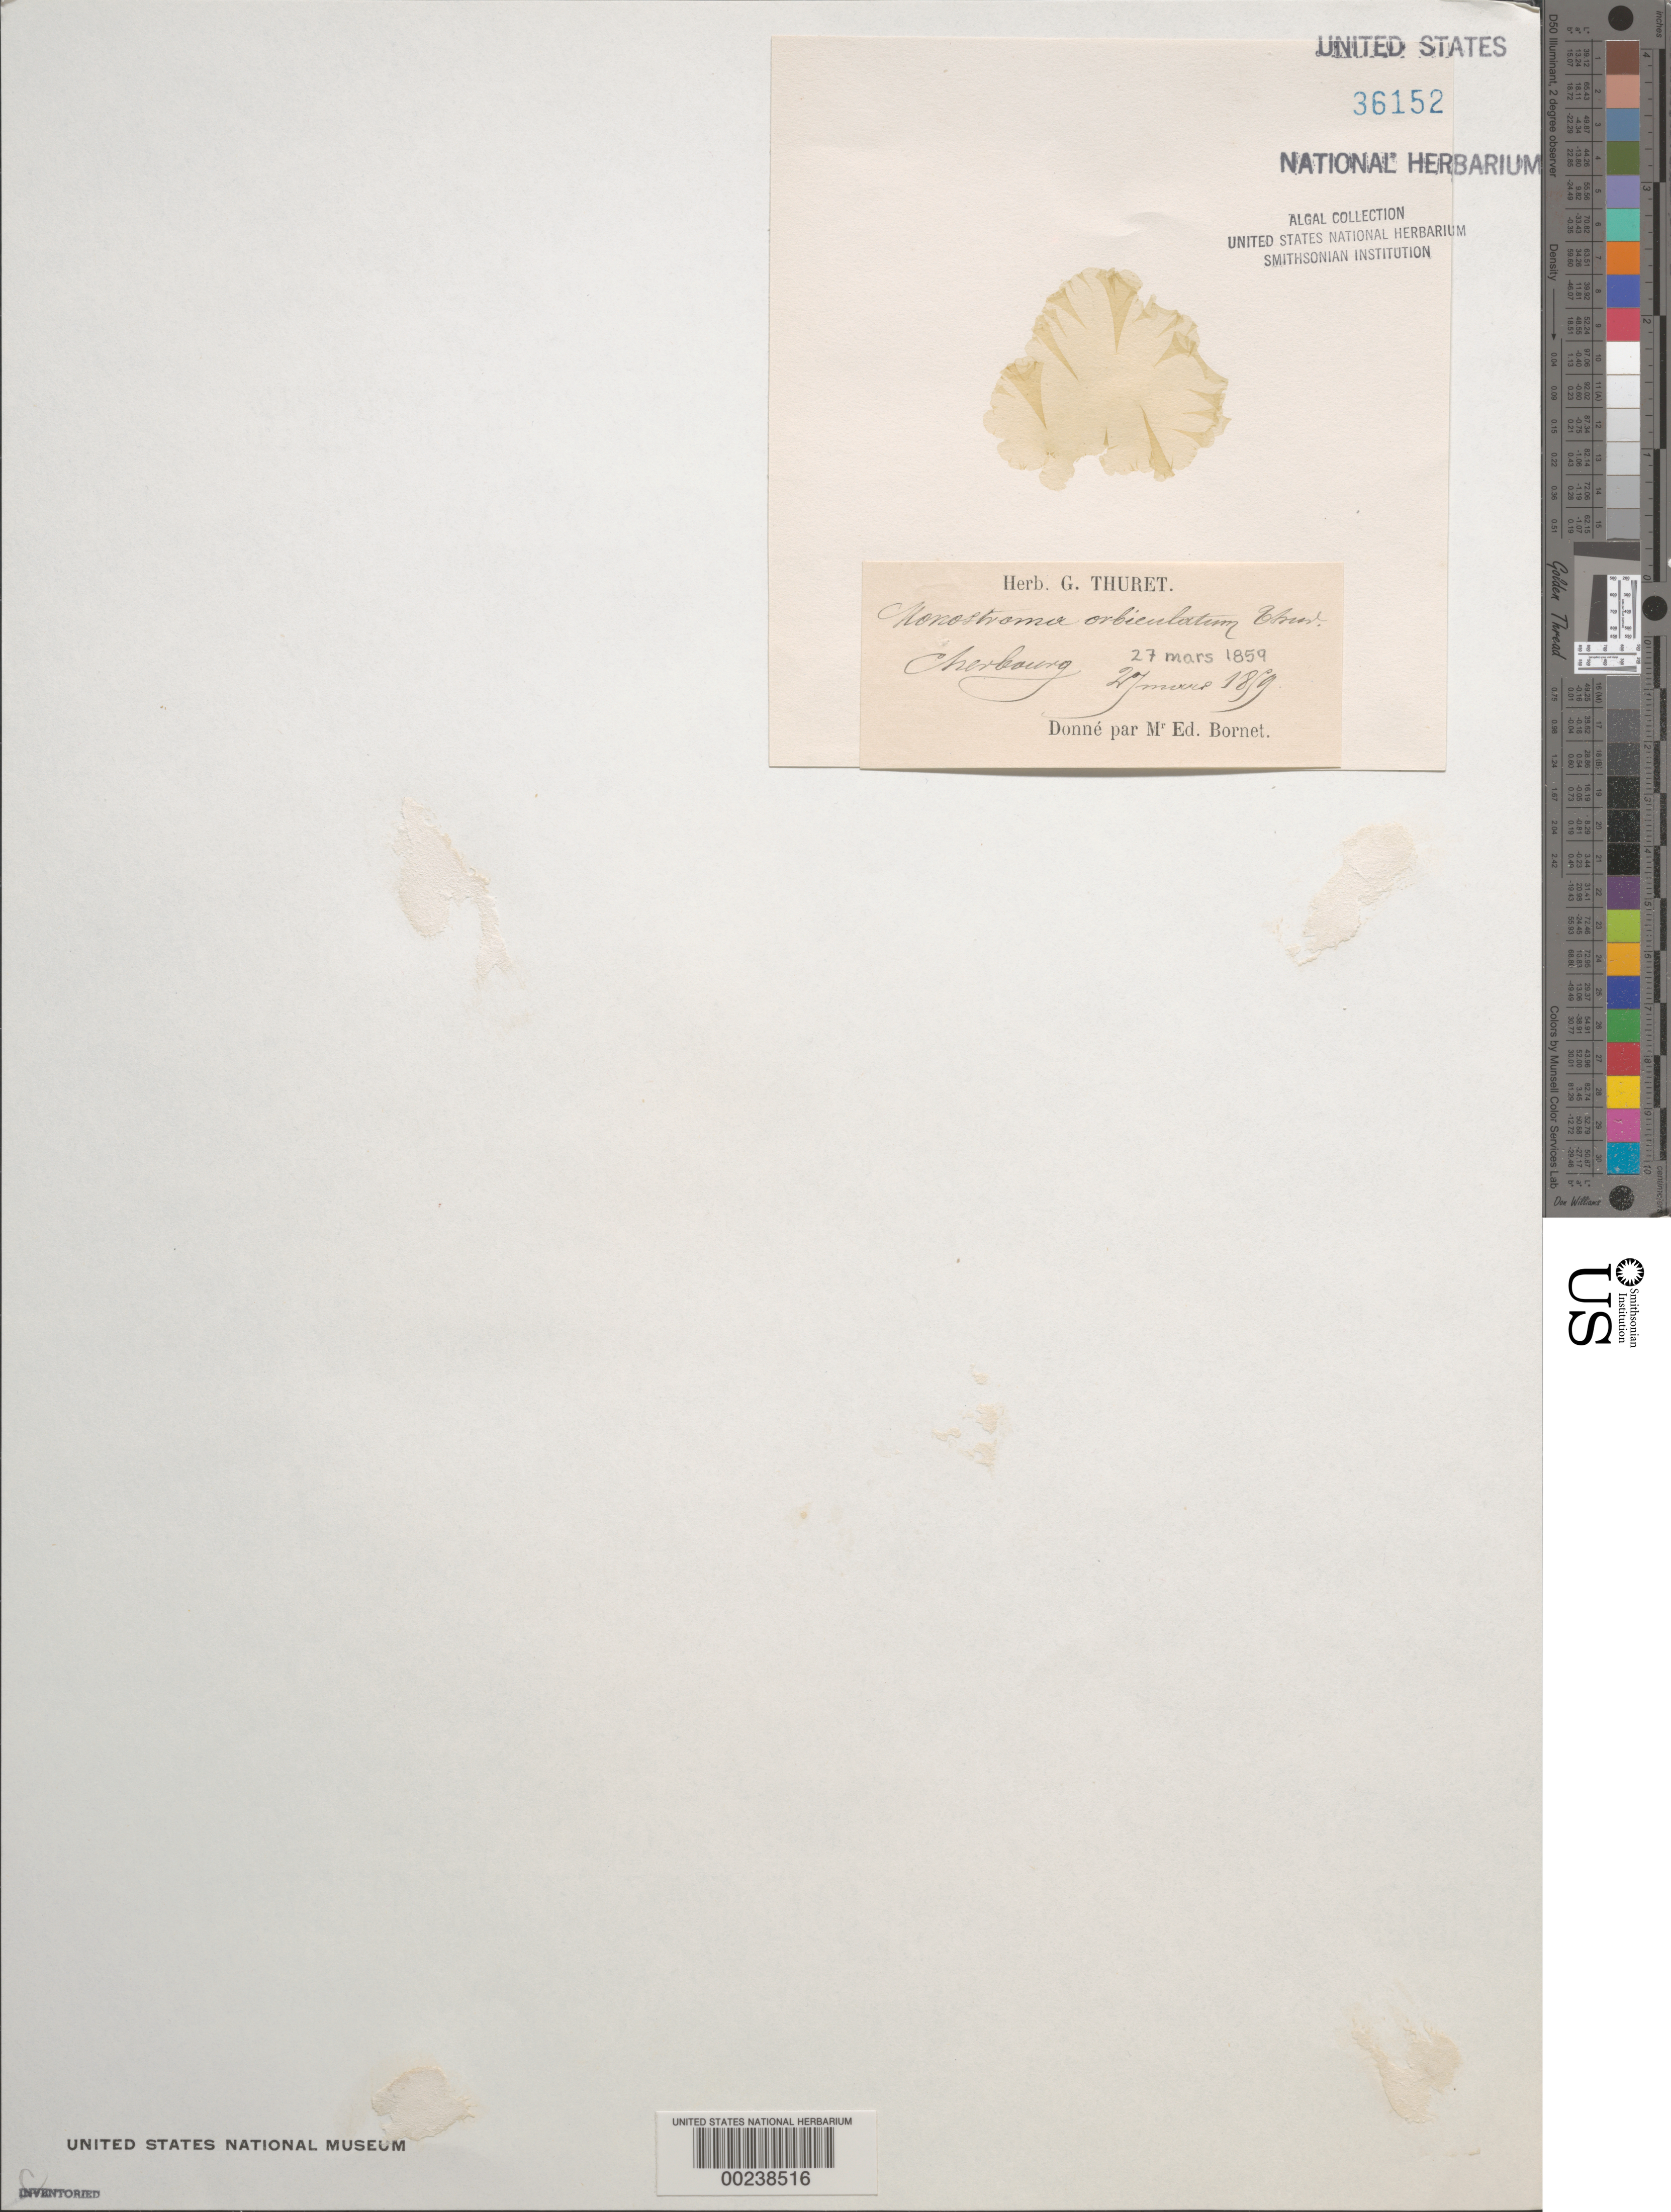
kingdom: Plantae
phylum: Chlorophyta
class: Ulvophyceae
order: Ulvales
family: Gayraliaceae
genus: Gayralia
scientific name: Gayralia oxysperma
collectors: Thuret, G. (herbarium)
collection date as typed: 27 Mar 1859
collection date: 1859-03-27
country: France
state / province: Normandie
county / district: Manche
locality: Cherbourg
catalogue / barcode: US 36152